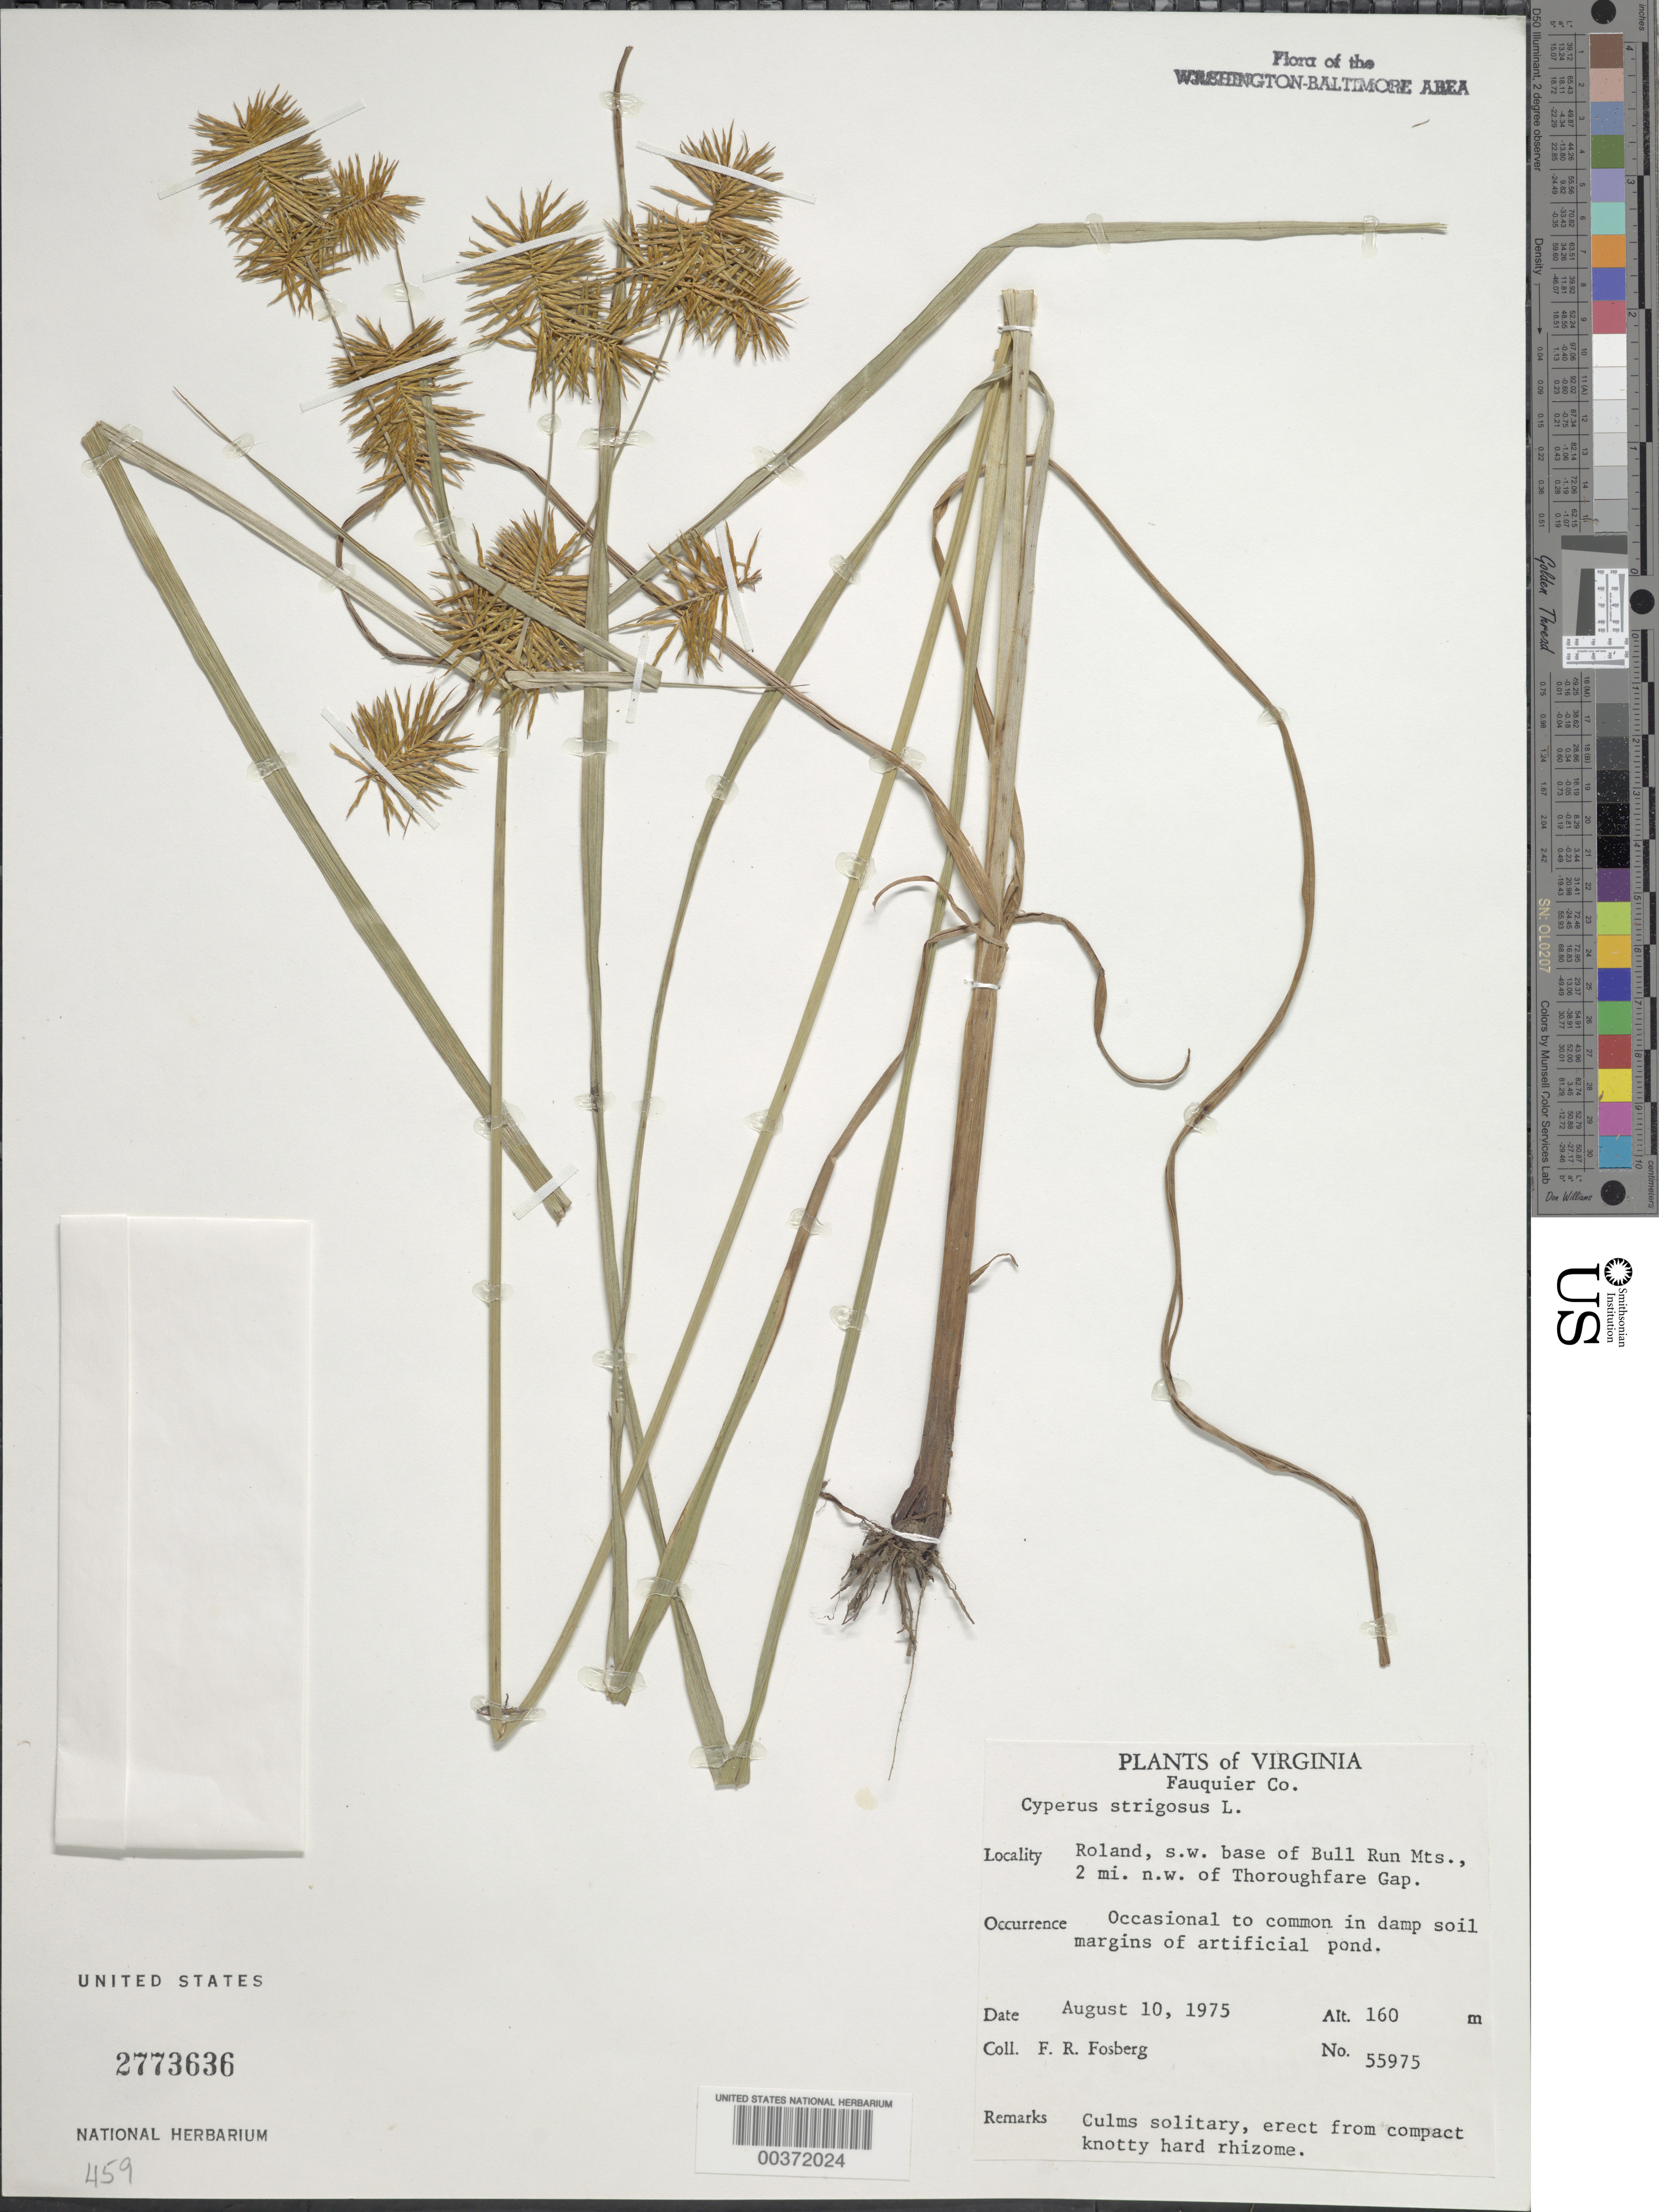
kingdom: Plantae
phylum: Tracheophyta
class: Liliopsida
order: Poales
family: Cyperaceae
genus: Cyperus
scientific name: Cyperus strigosus L.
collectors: F. R. Fosberg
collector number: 55975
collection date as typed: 10 Aug 1975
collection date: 1975-08-10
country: United States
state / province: Virginia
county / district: Fauquier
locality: Roland, northwest of Thorofare Gap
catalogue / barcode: US 2773636